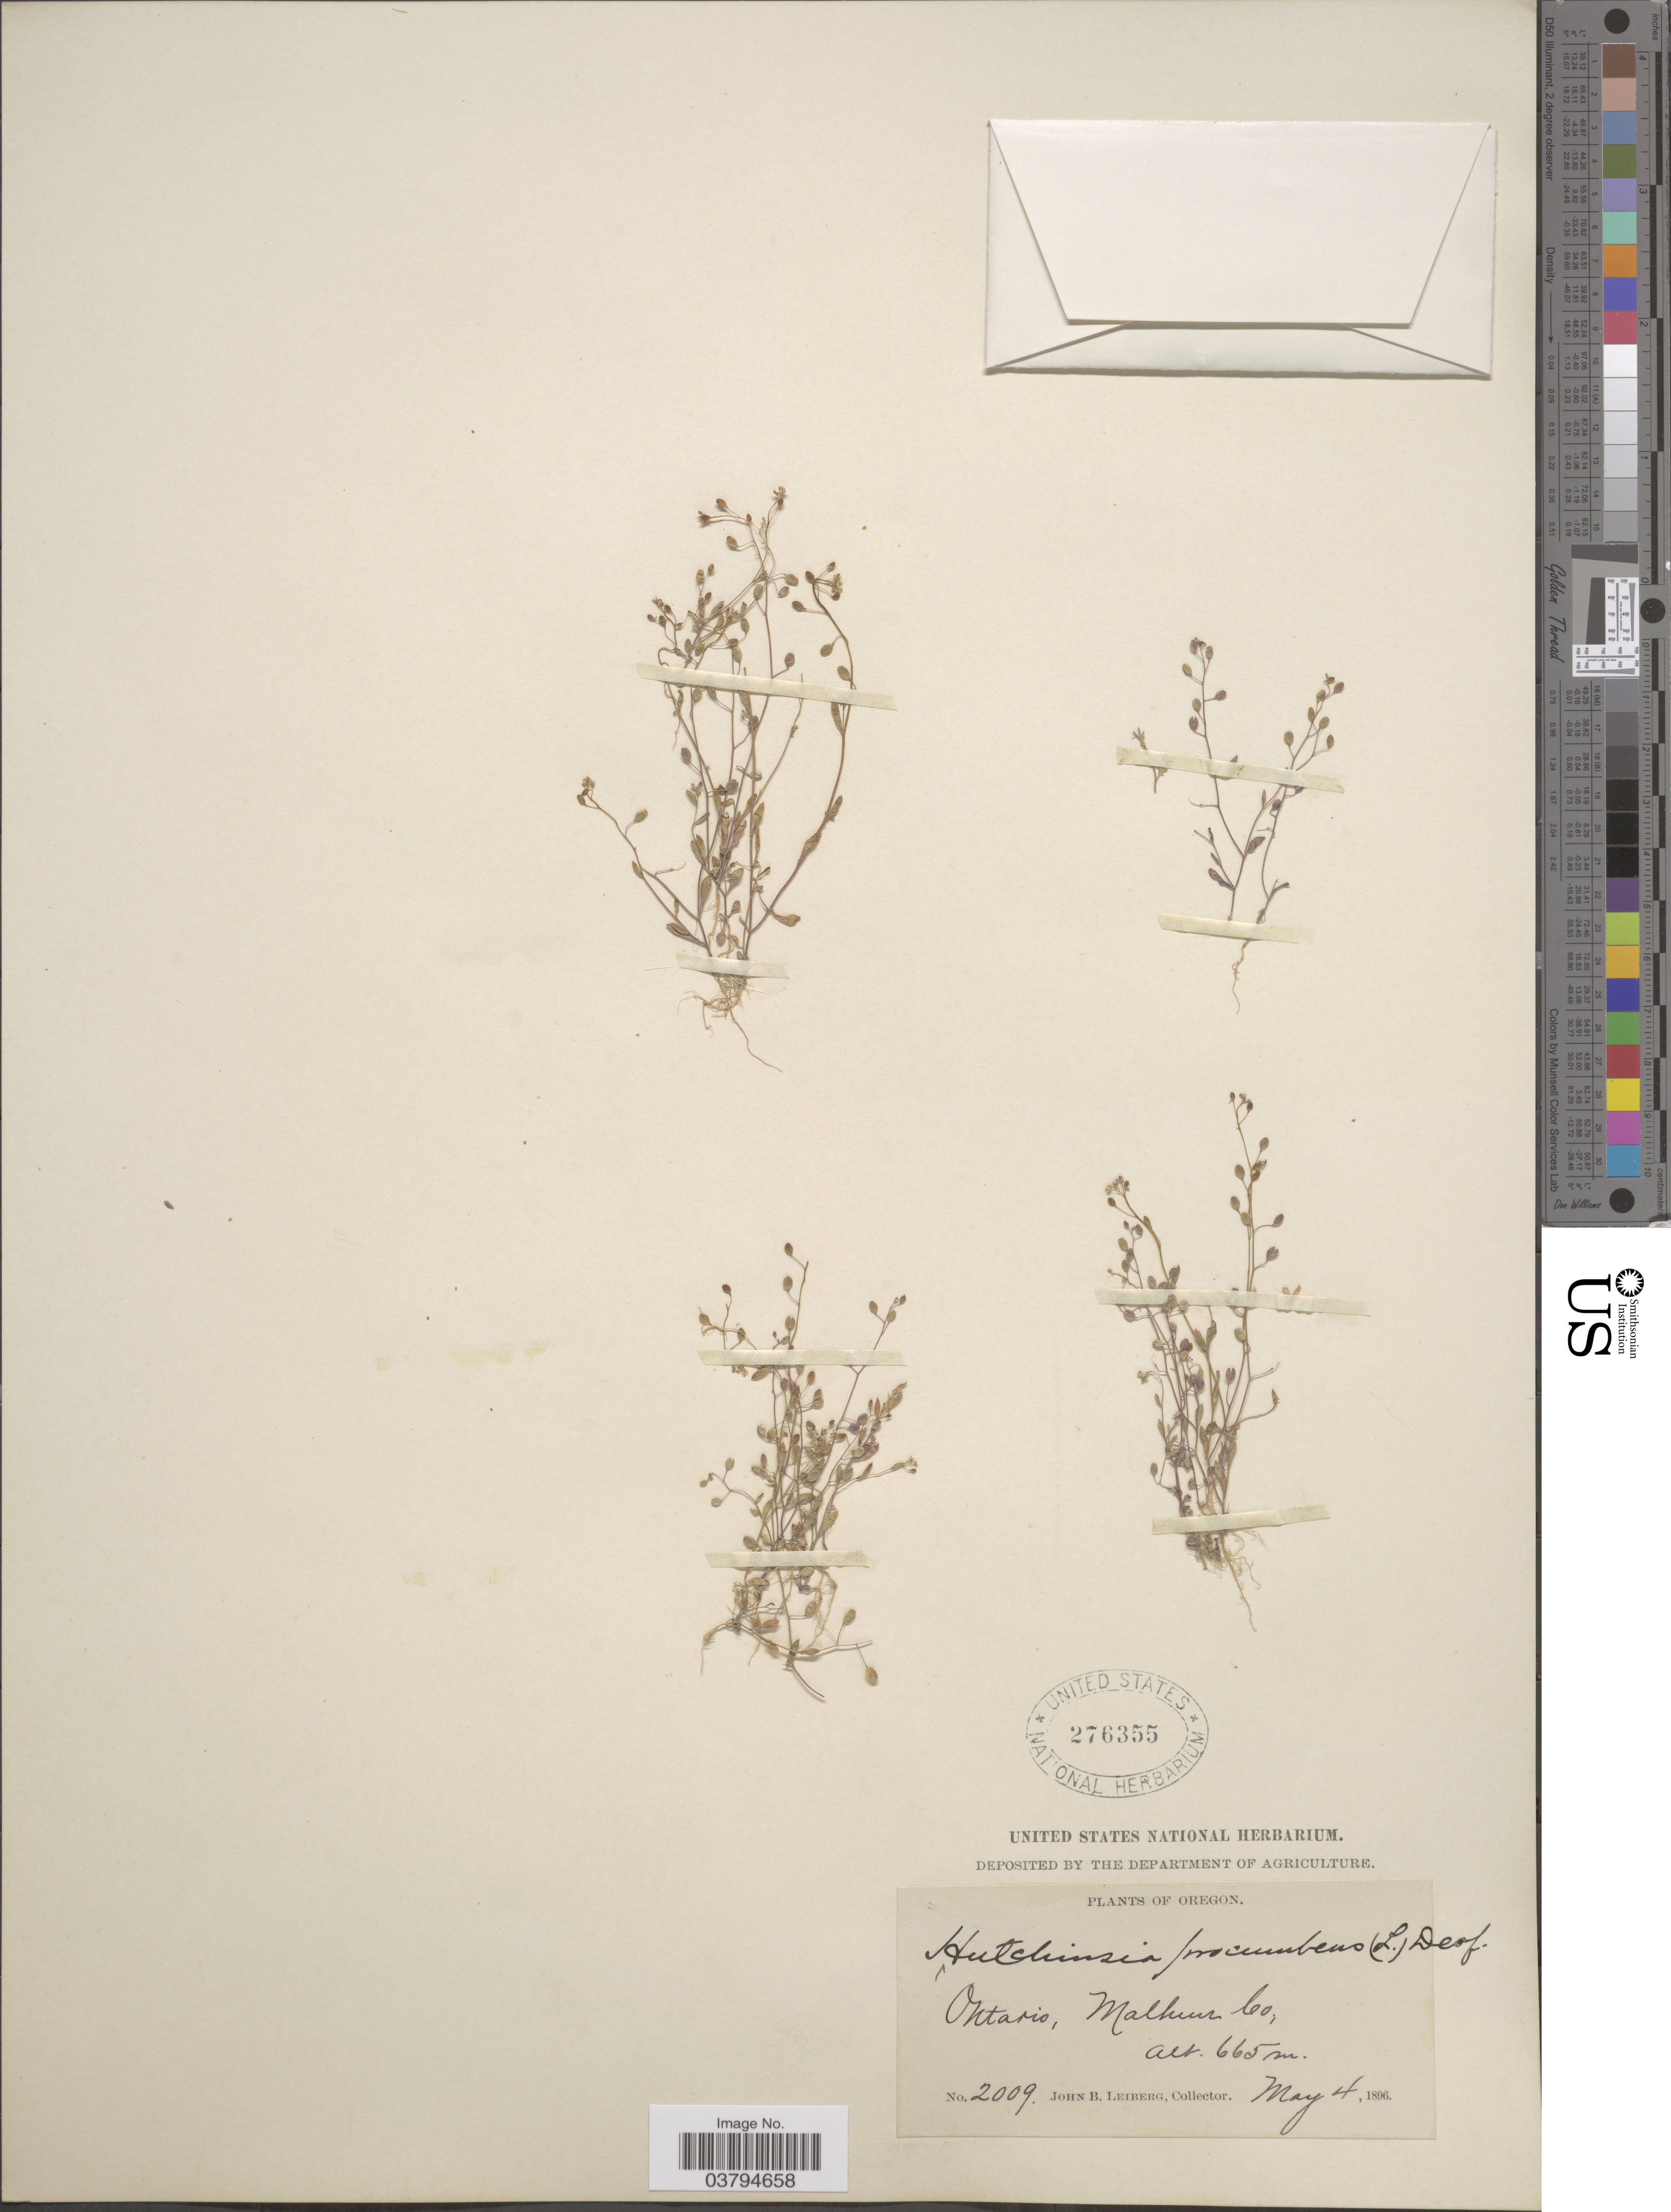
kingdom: Plantae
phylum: Tracheophyta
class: Magnoliopsida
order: Brassicales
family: Brassicaceae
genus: Hornungia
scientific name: Hornungia procumbens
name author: (L.) Hayek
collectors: J. B. Leiberg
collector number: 2009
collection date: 1896-05-04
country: United States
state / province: Oregon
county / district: Malheur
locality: Ontario, Malheur Co.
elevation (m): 665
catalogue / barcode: US 276355